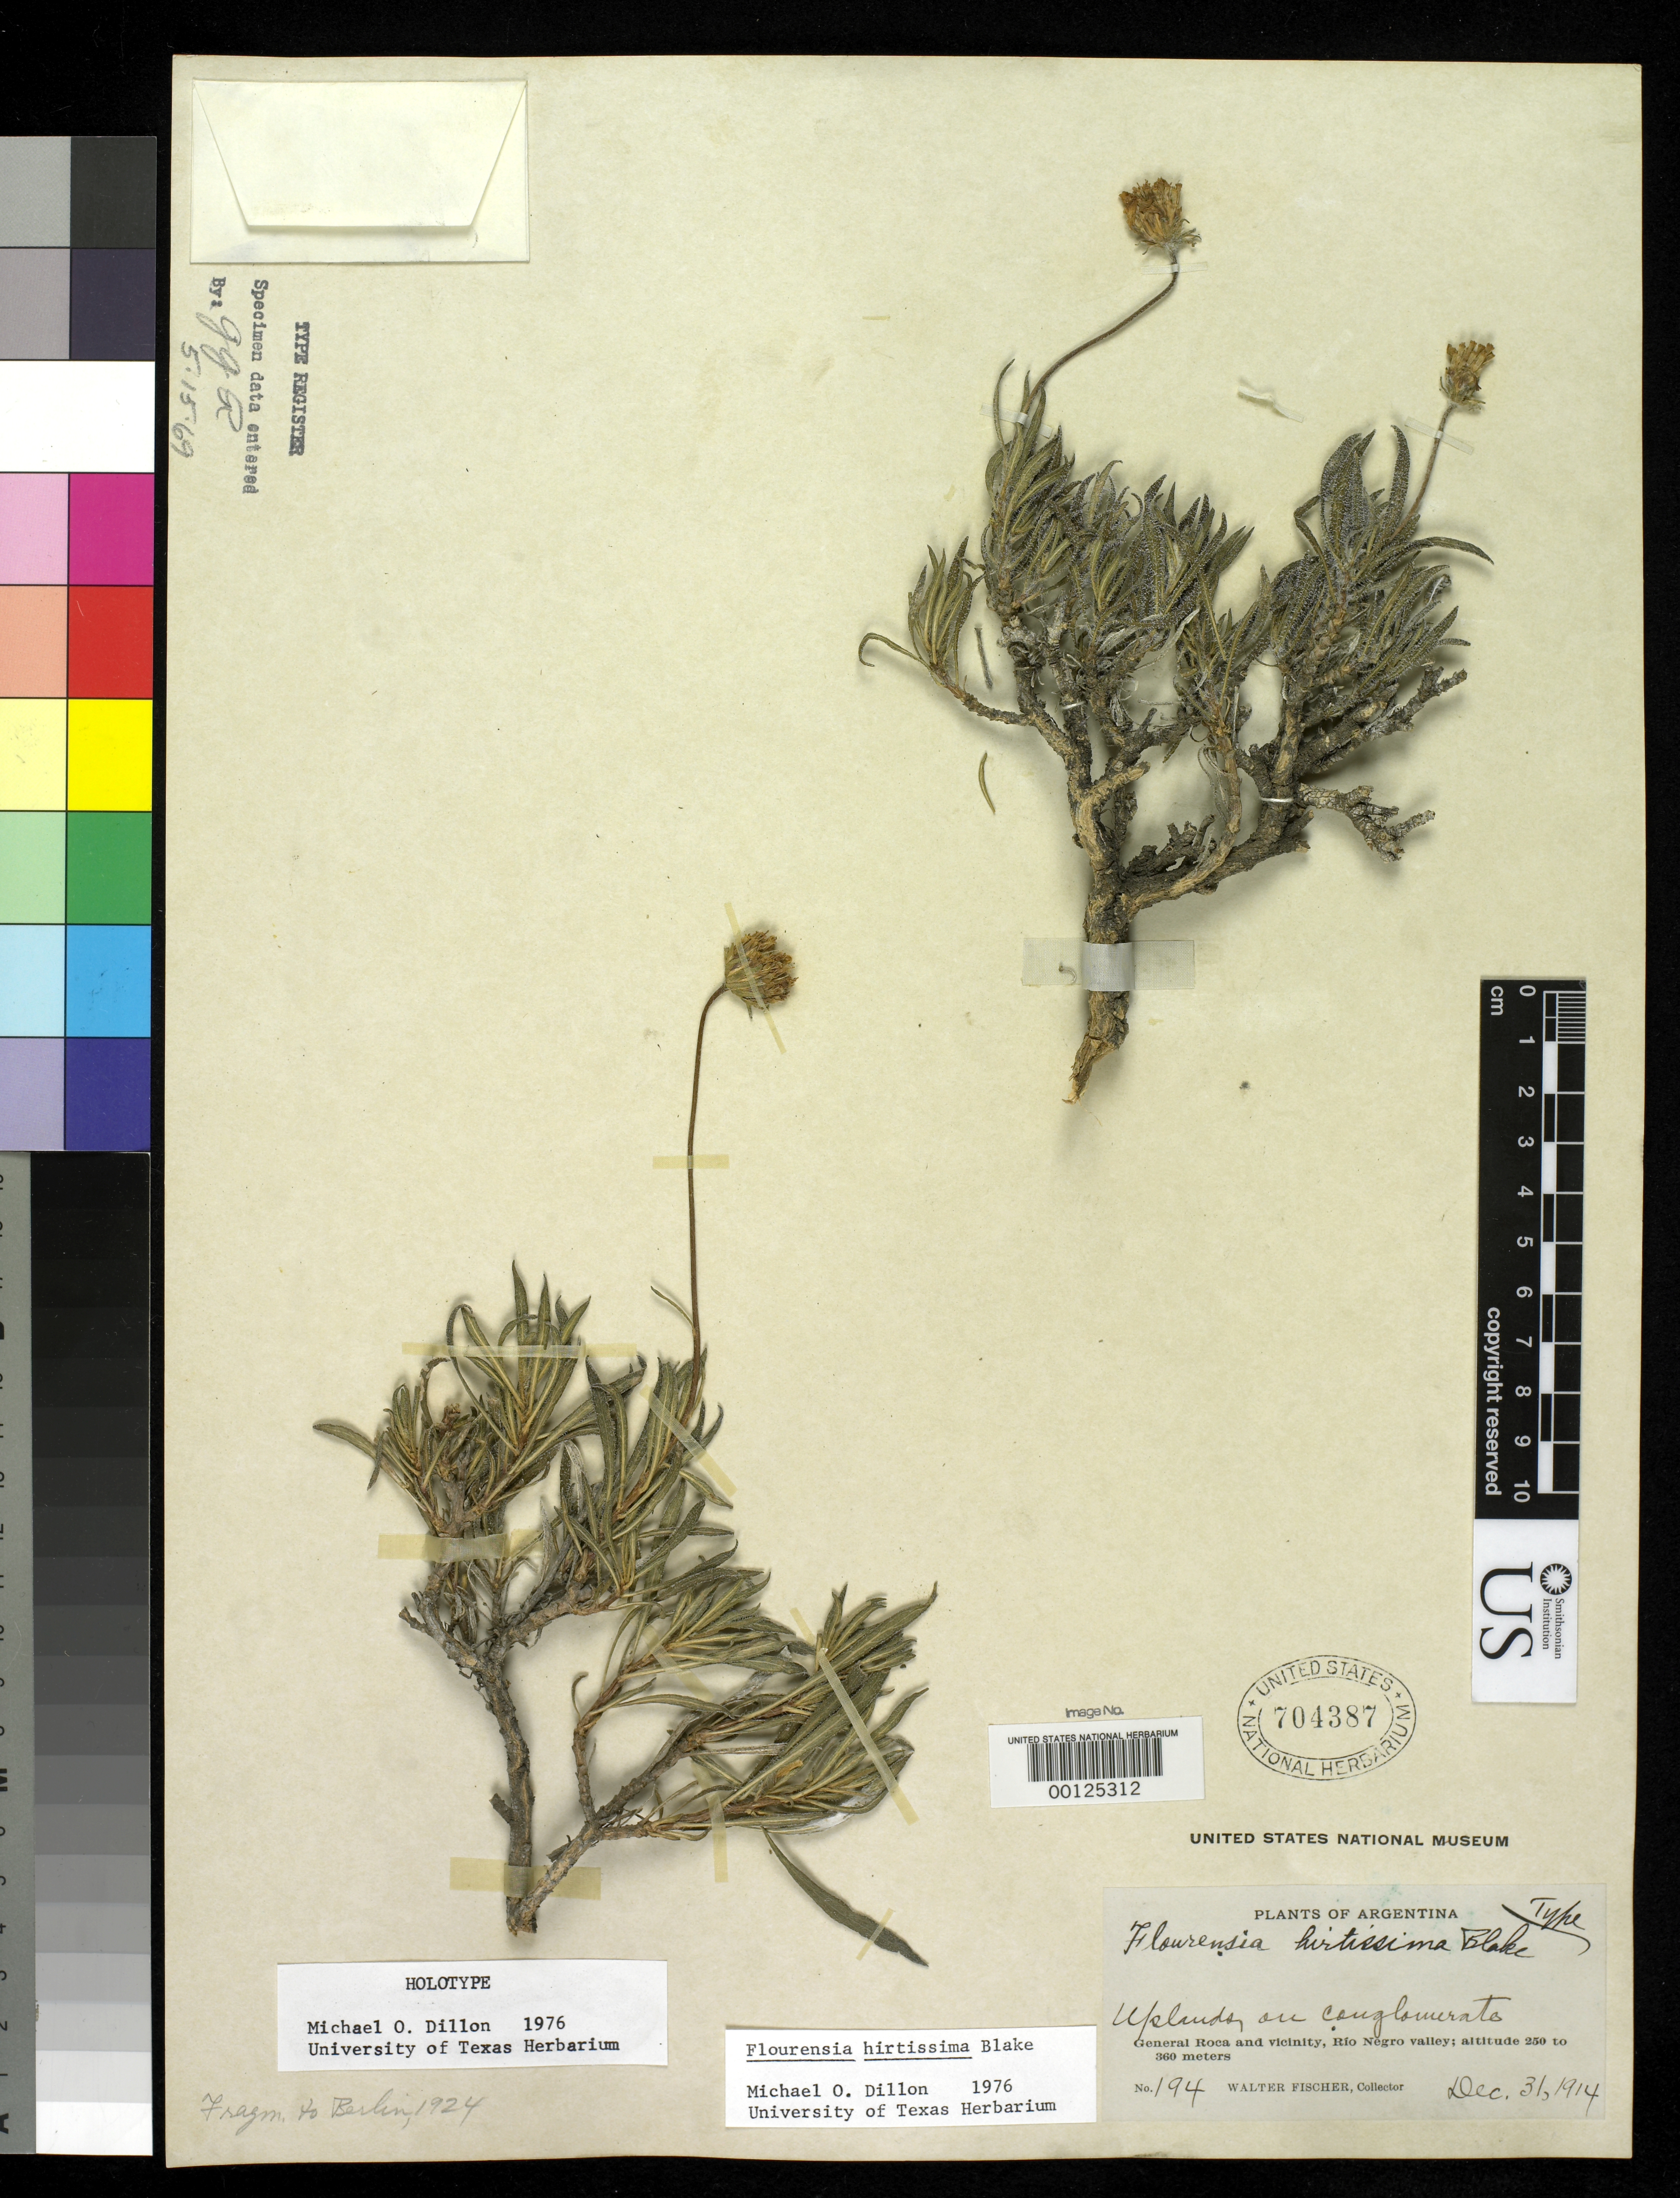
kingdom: Plantae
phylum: Tracheophyta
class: Magnoliopsida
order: Asterales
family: Asteraceae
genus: Flourensia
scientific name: Flourensia hirtissima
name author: S.F. Blake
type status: Holotype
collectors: W. Fischer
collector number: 194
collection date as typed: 31 Dec 1914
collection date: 1914-12-31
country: Argentina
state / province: Río Negro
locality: General Roca & vicinity, Rio Negro Valley.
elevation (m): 250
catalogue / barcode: US 704387